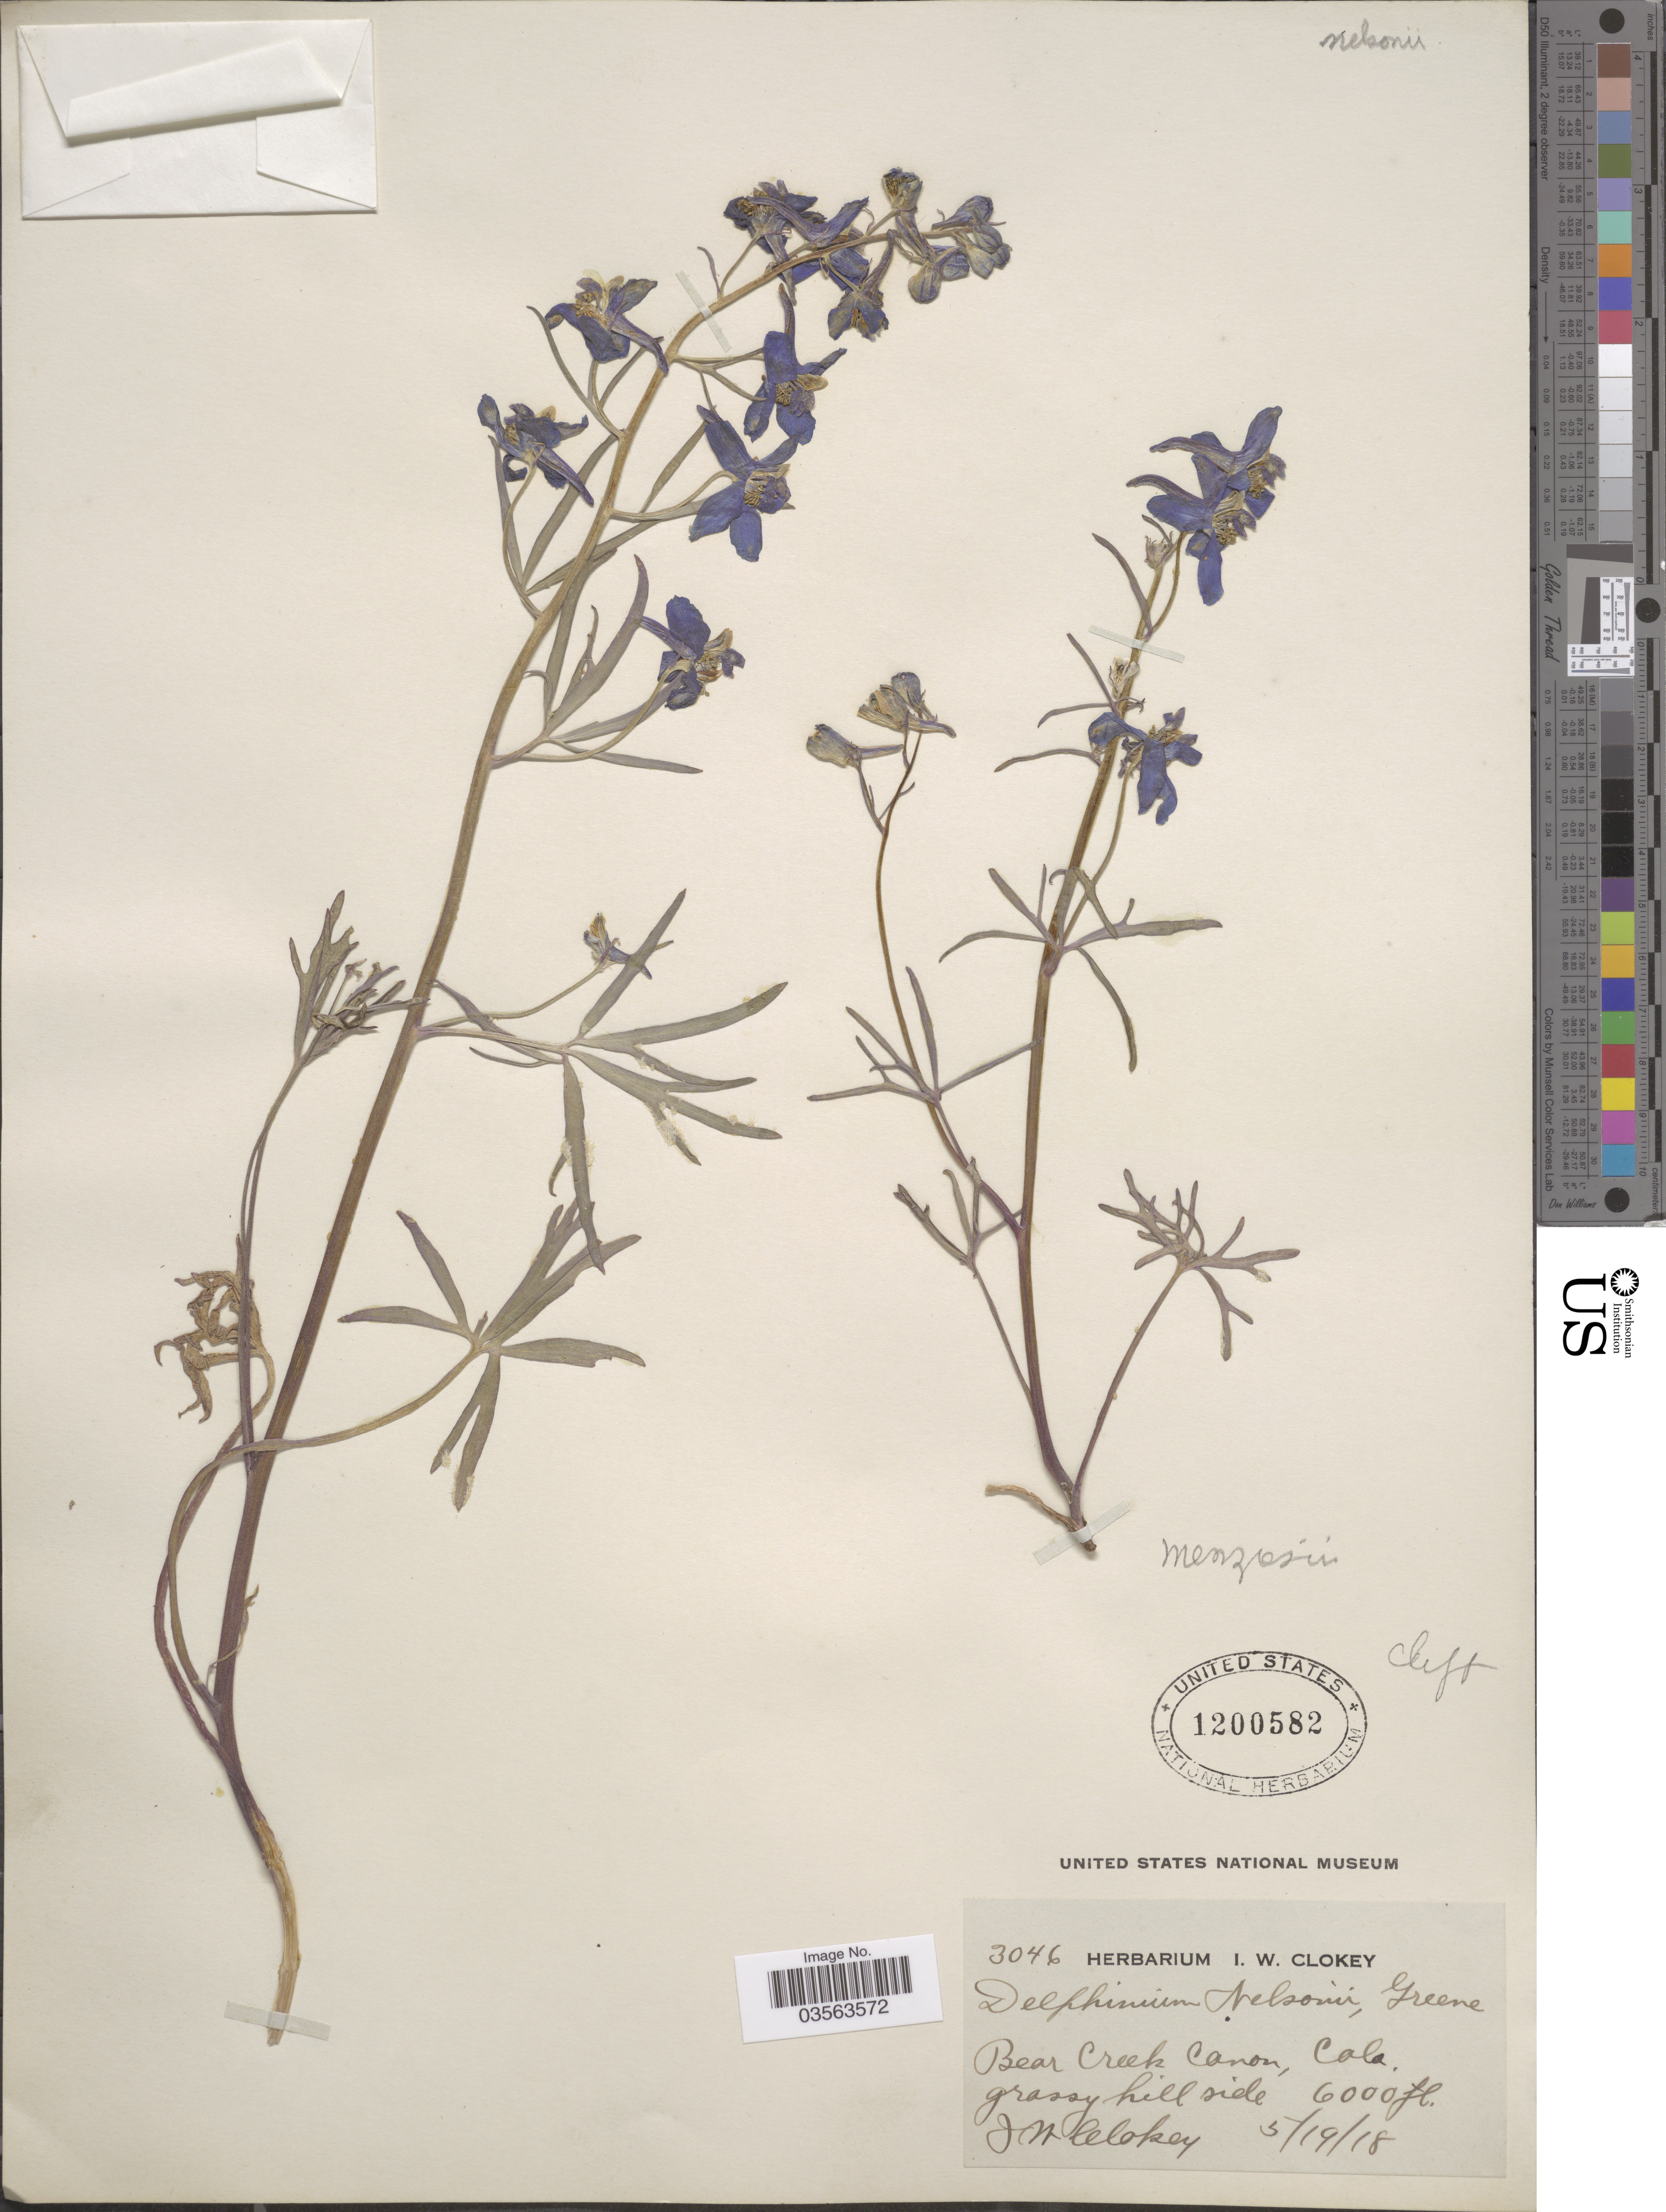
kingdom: Plantae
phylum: Tracheophyta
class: Magnoliopsida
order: Ranunculales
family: Ranunculaceae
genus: Delphinium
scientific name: Delphinium nelsonii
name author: Greene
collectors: J. Clokey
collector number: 3046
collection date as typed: Transcribed d/m/y: 19/5/18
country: United States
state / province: Colorado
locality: Bear Creek Canon.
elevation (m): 1829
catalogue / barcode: US 1200582